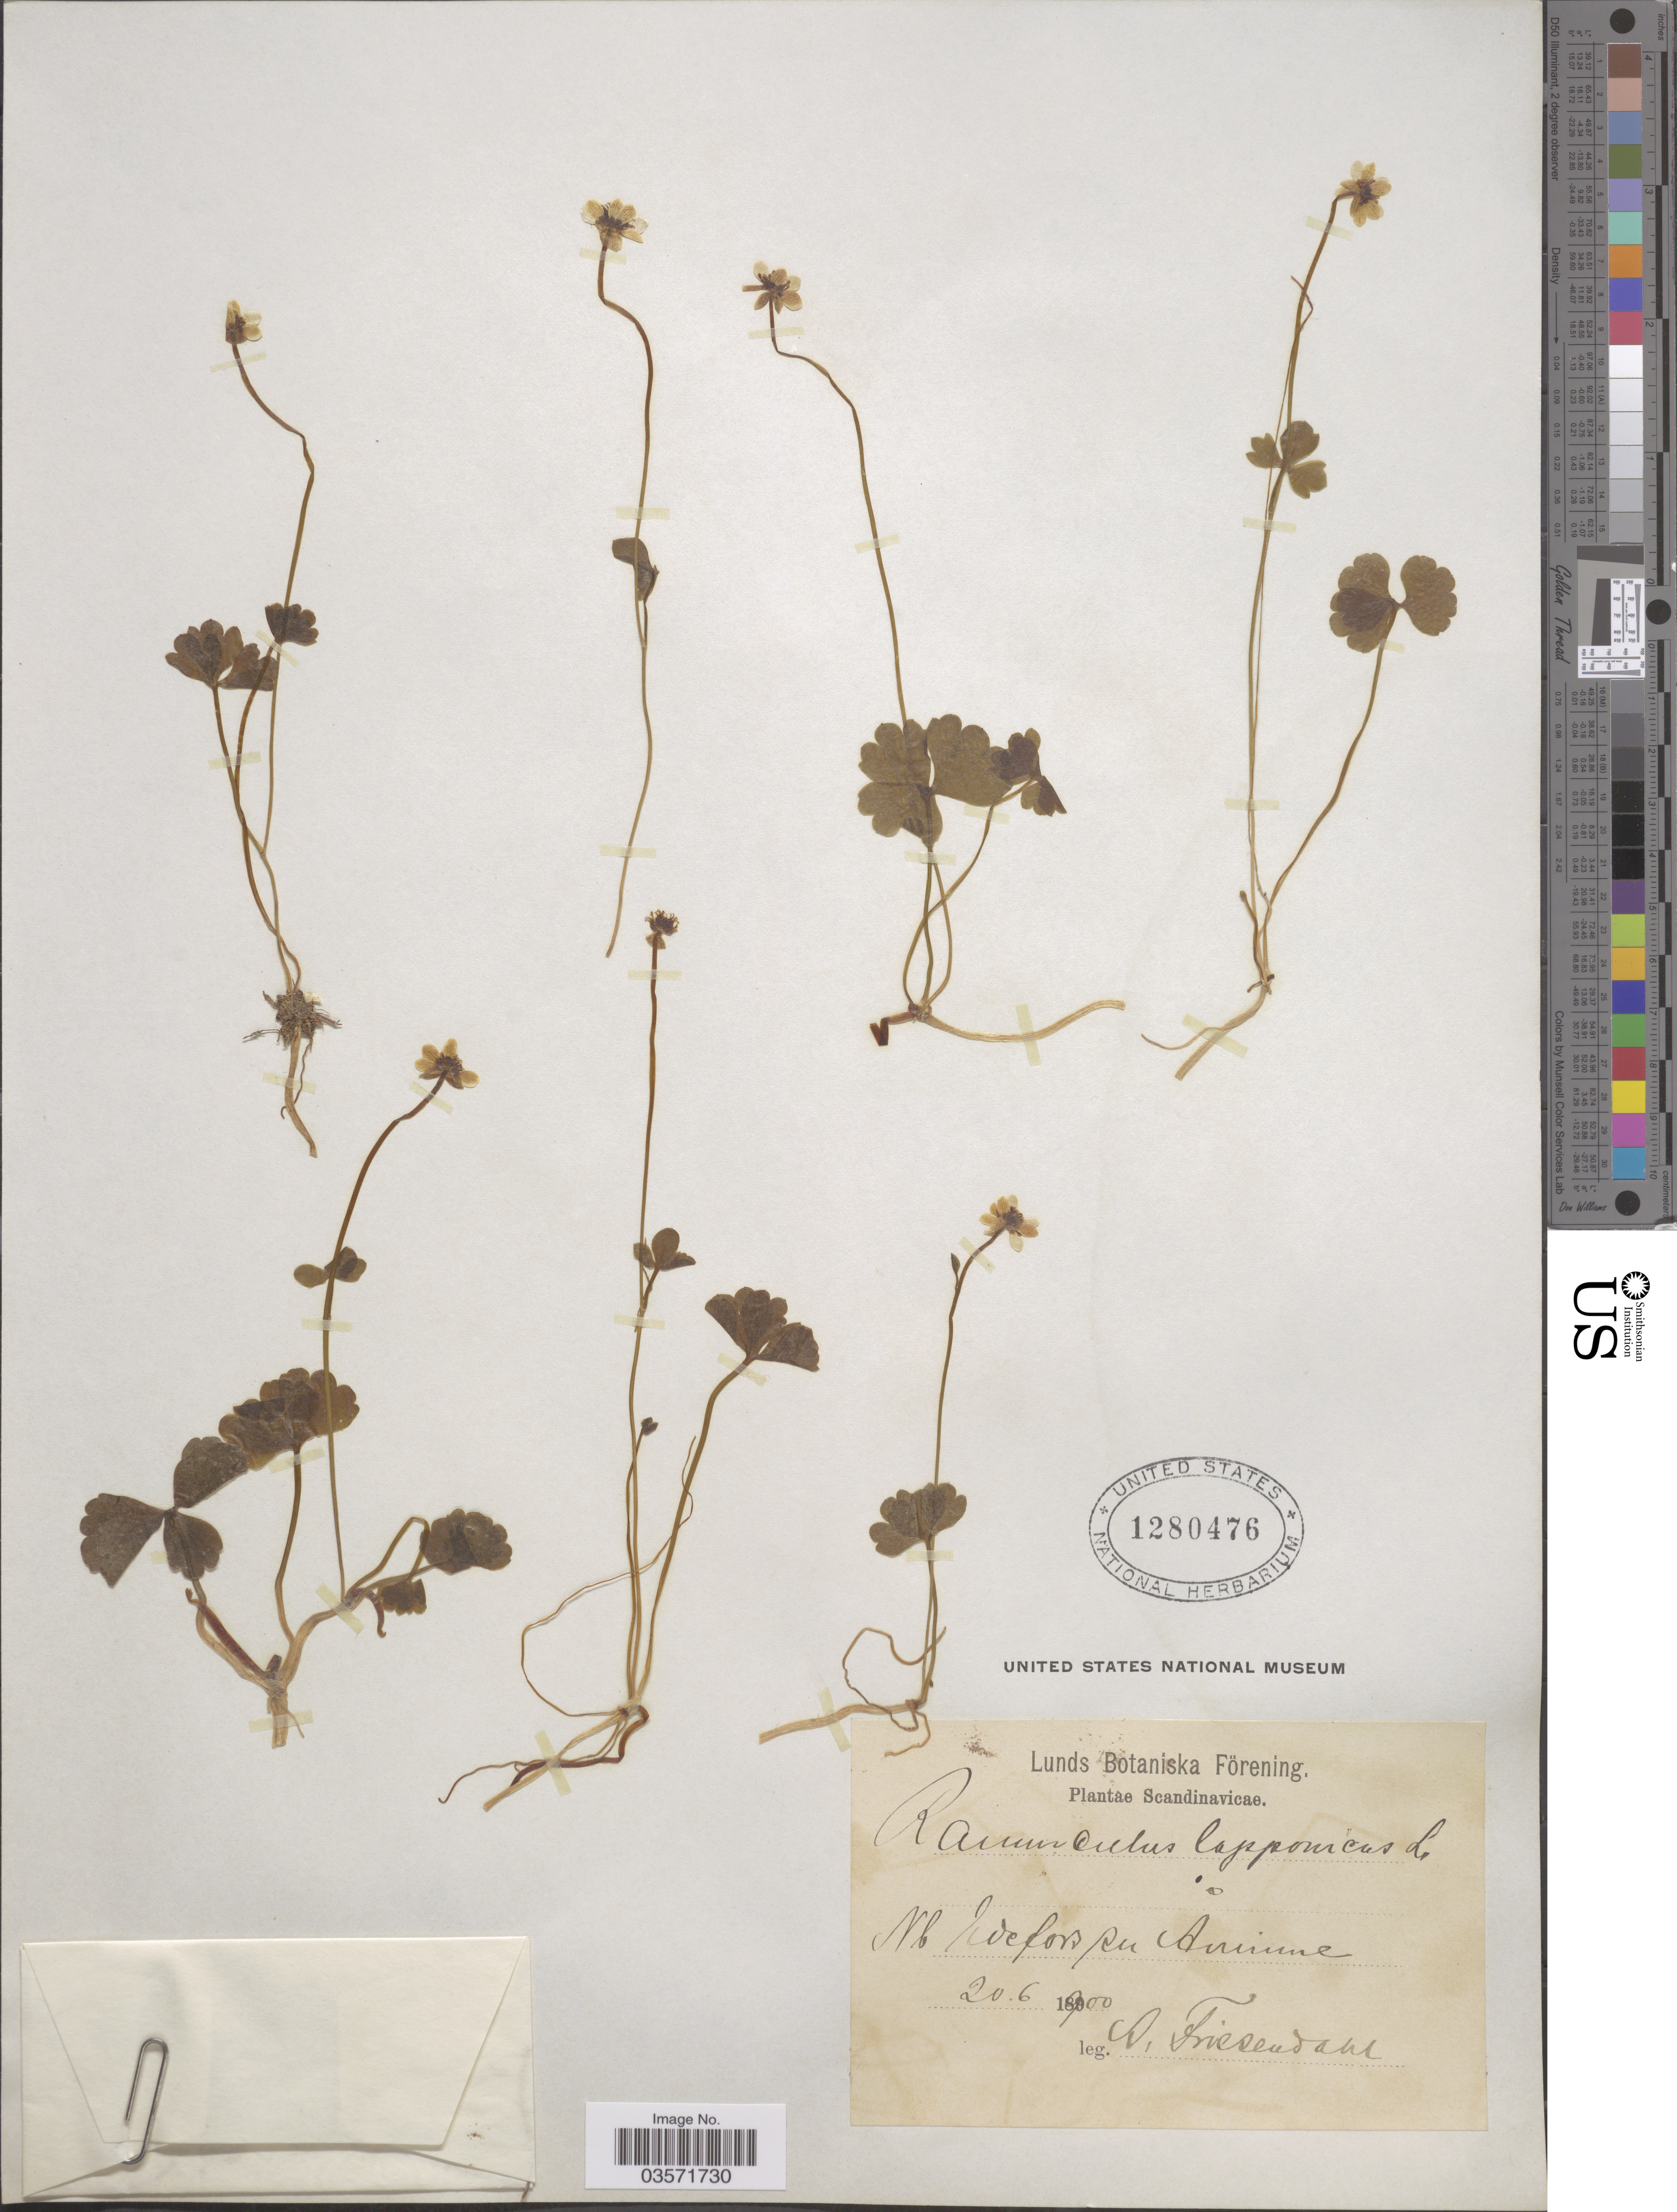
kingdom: Plantae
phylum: Tracheophyta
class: Magnoliopsida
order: Ranunculales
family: Ranunculaceae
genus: Ranunculus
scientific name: Ranunculus lapponicus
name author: L.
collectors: A. Friesendahl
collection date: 1900-06-20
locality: Nb Ideforssu Annime. [interpreted]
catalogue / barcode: US 1280476